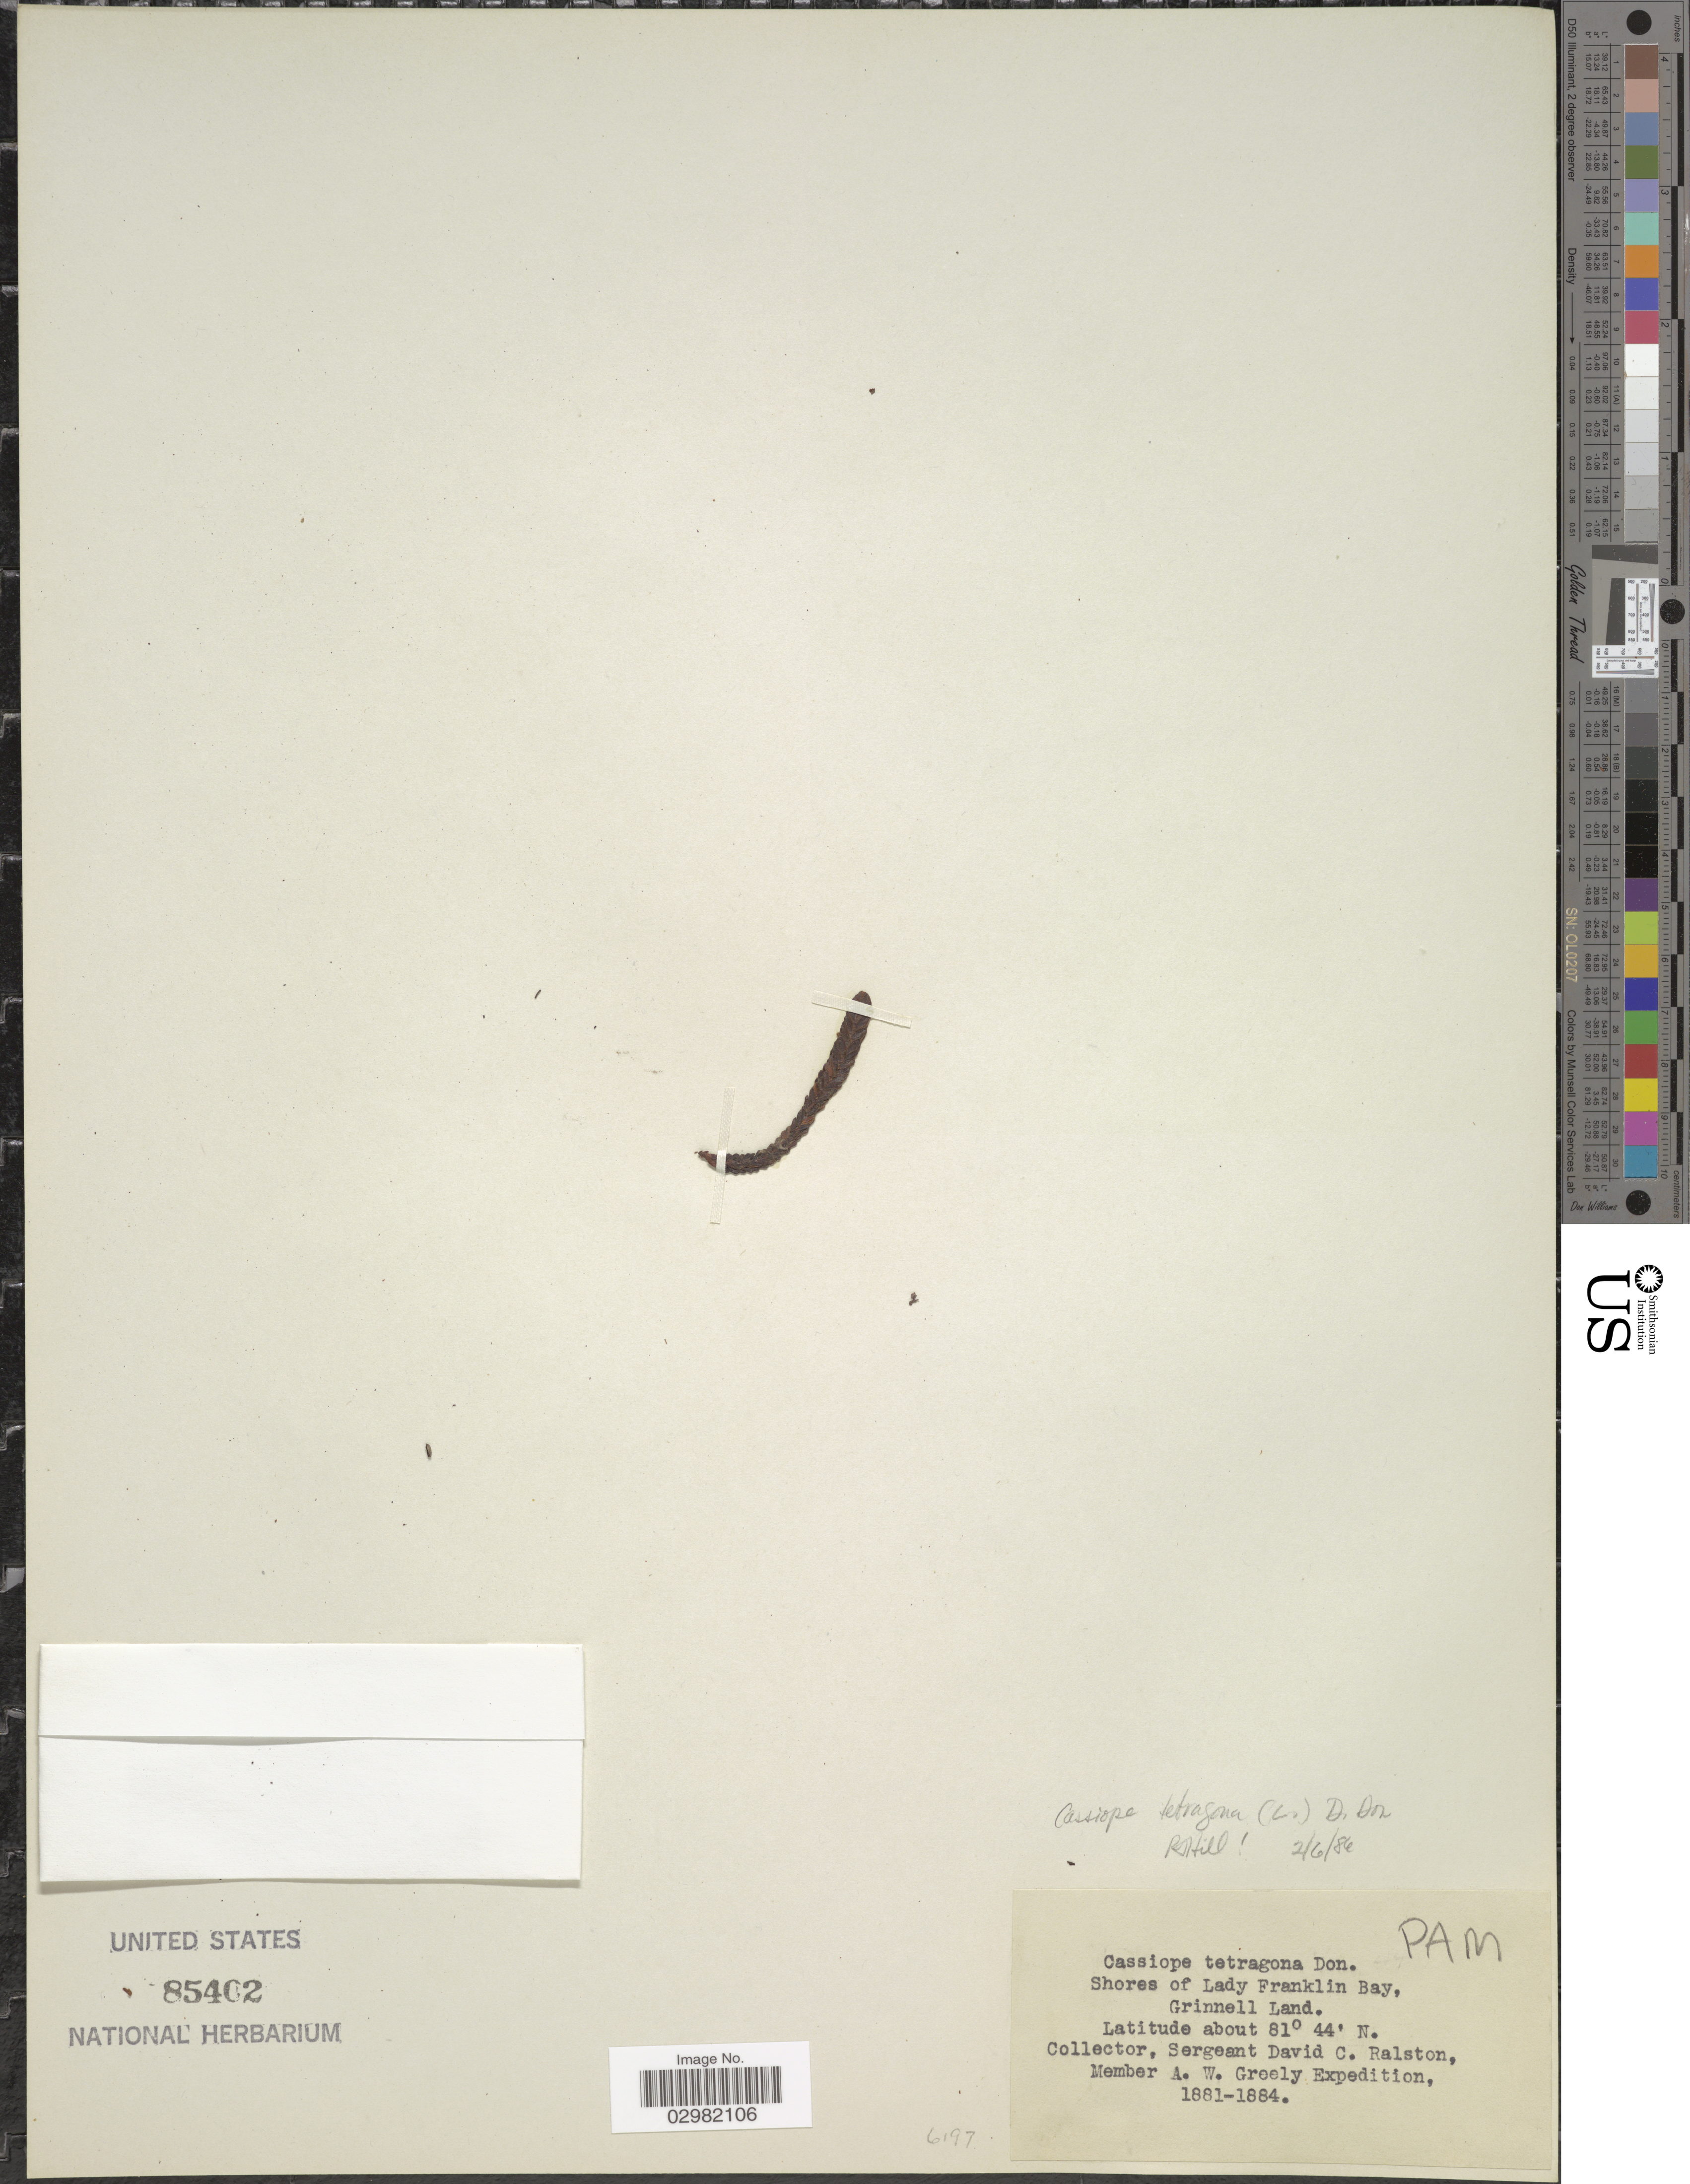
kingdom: Plantae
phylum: Tracheophyta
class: Magnoliopsida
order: Ericales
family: Ericaceae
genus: Cassiope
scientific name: Cassiope tetragona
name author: (L.) D. Don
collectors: D. Ralston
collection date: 1881/1884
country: Canada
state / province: Nunavut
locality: Shores of Lady Franklin Bay, Grinnell Land.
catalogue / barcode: US 85402